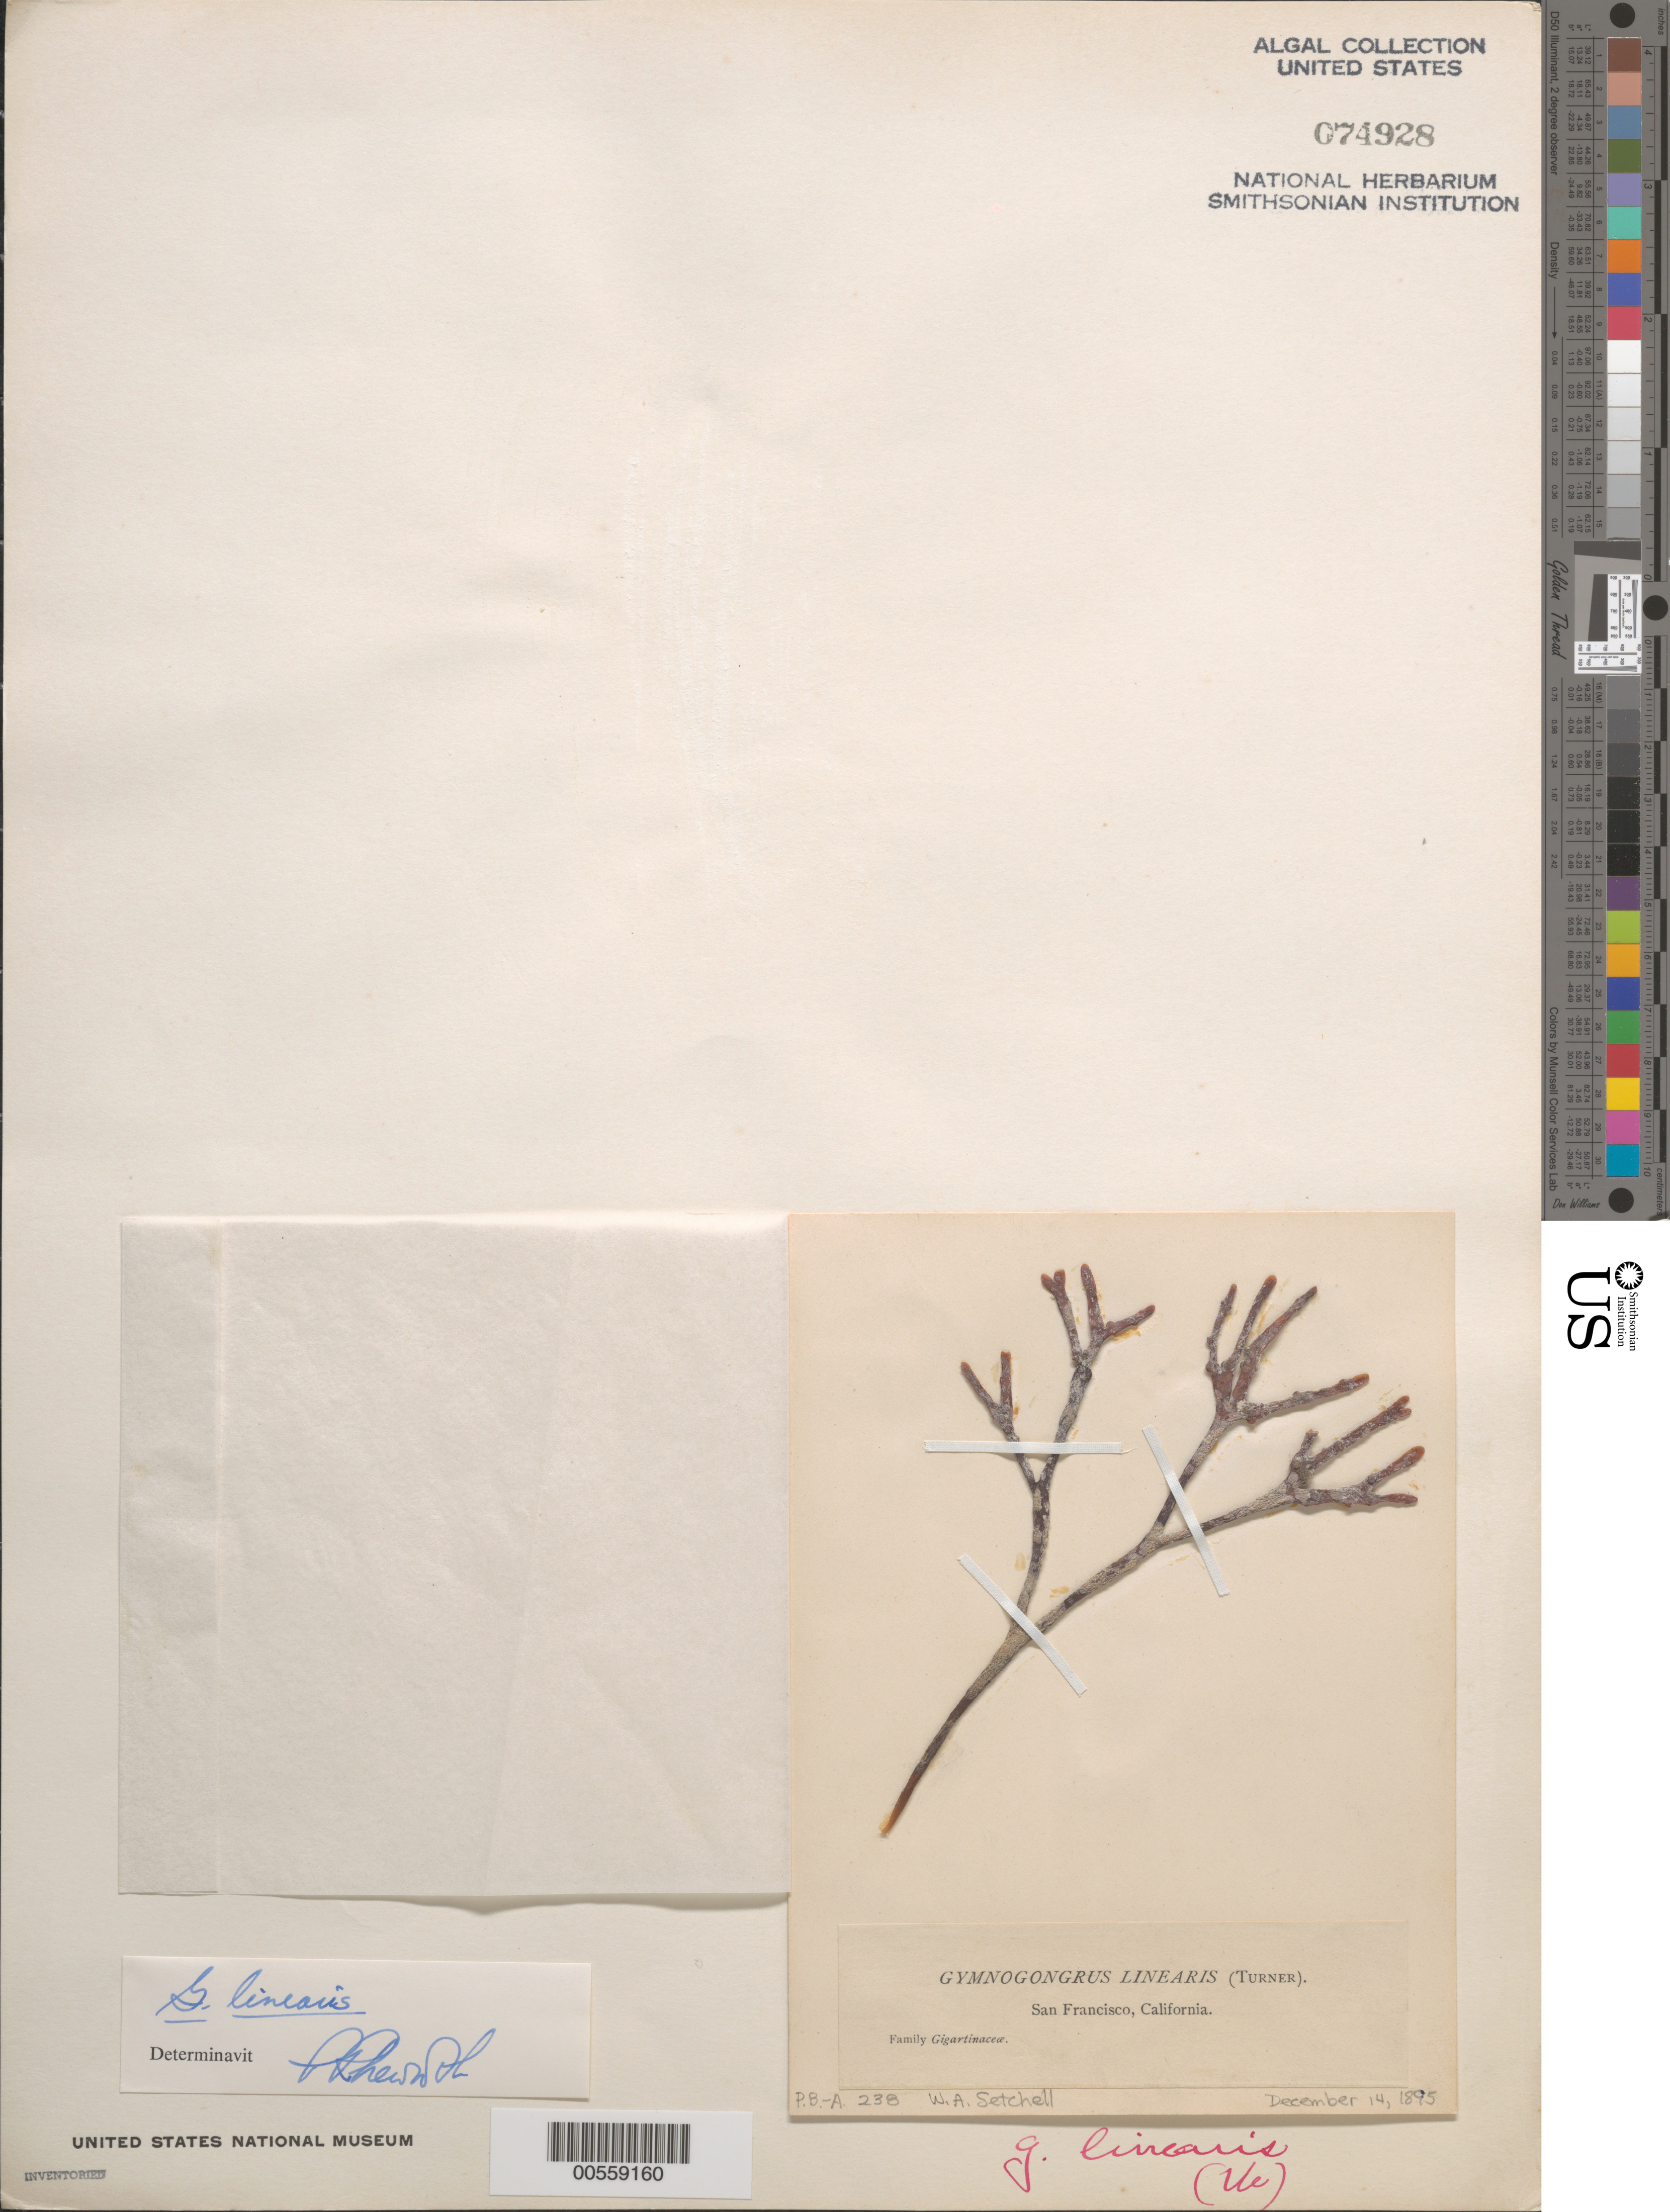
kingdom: Plantae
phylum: Rhodophyta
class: Florideophyceae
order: Gigartinales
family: Phyllophoraceae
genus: Ahnfeltiopsis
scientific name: Ahnfeltiopsis linearis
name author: (C. Agardh) P.C. Silva & DeCew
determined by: Algae name updating Project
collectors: W. Setchell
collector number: PB-A 238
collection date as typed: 14 Dec 1895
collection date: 1895-12-14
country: United States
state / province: California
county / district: San Francisco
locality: San Francisco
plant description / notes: Collins, Holden & Setchell, Phycotheca Boreali-Americana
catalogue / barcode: US 74928